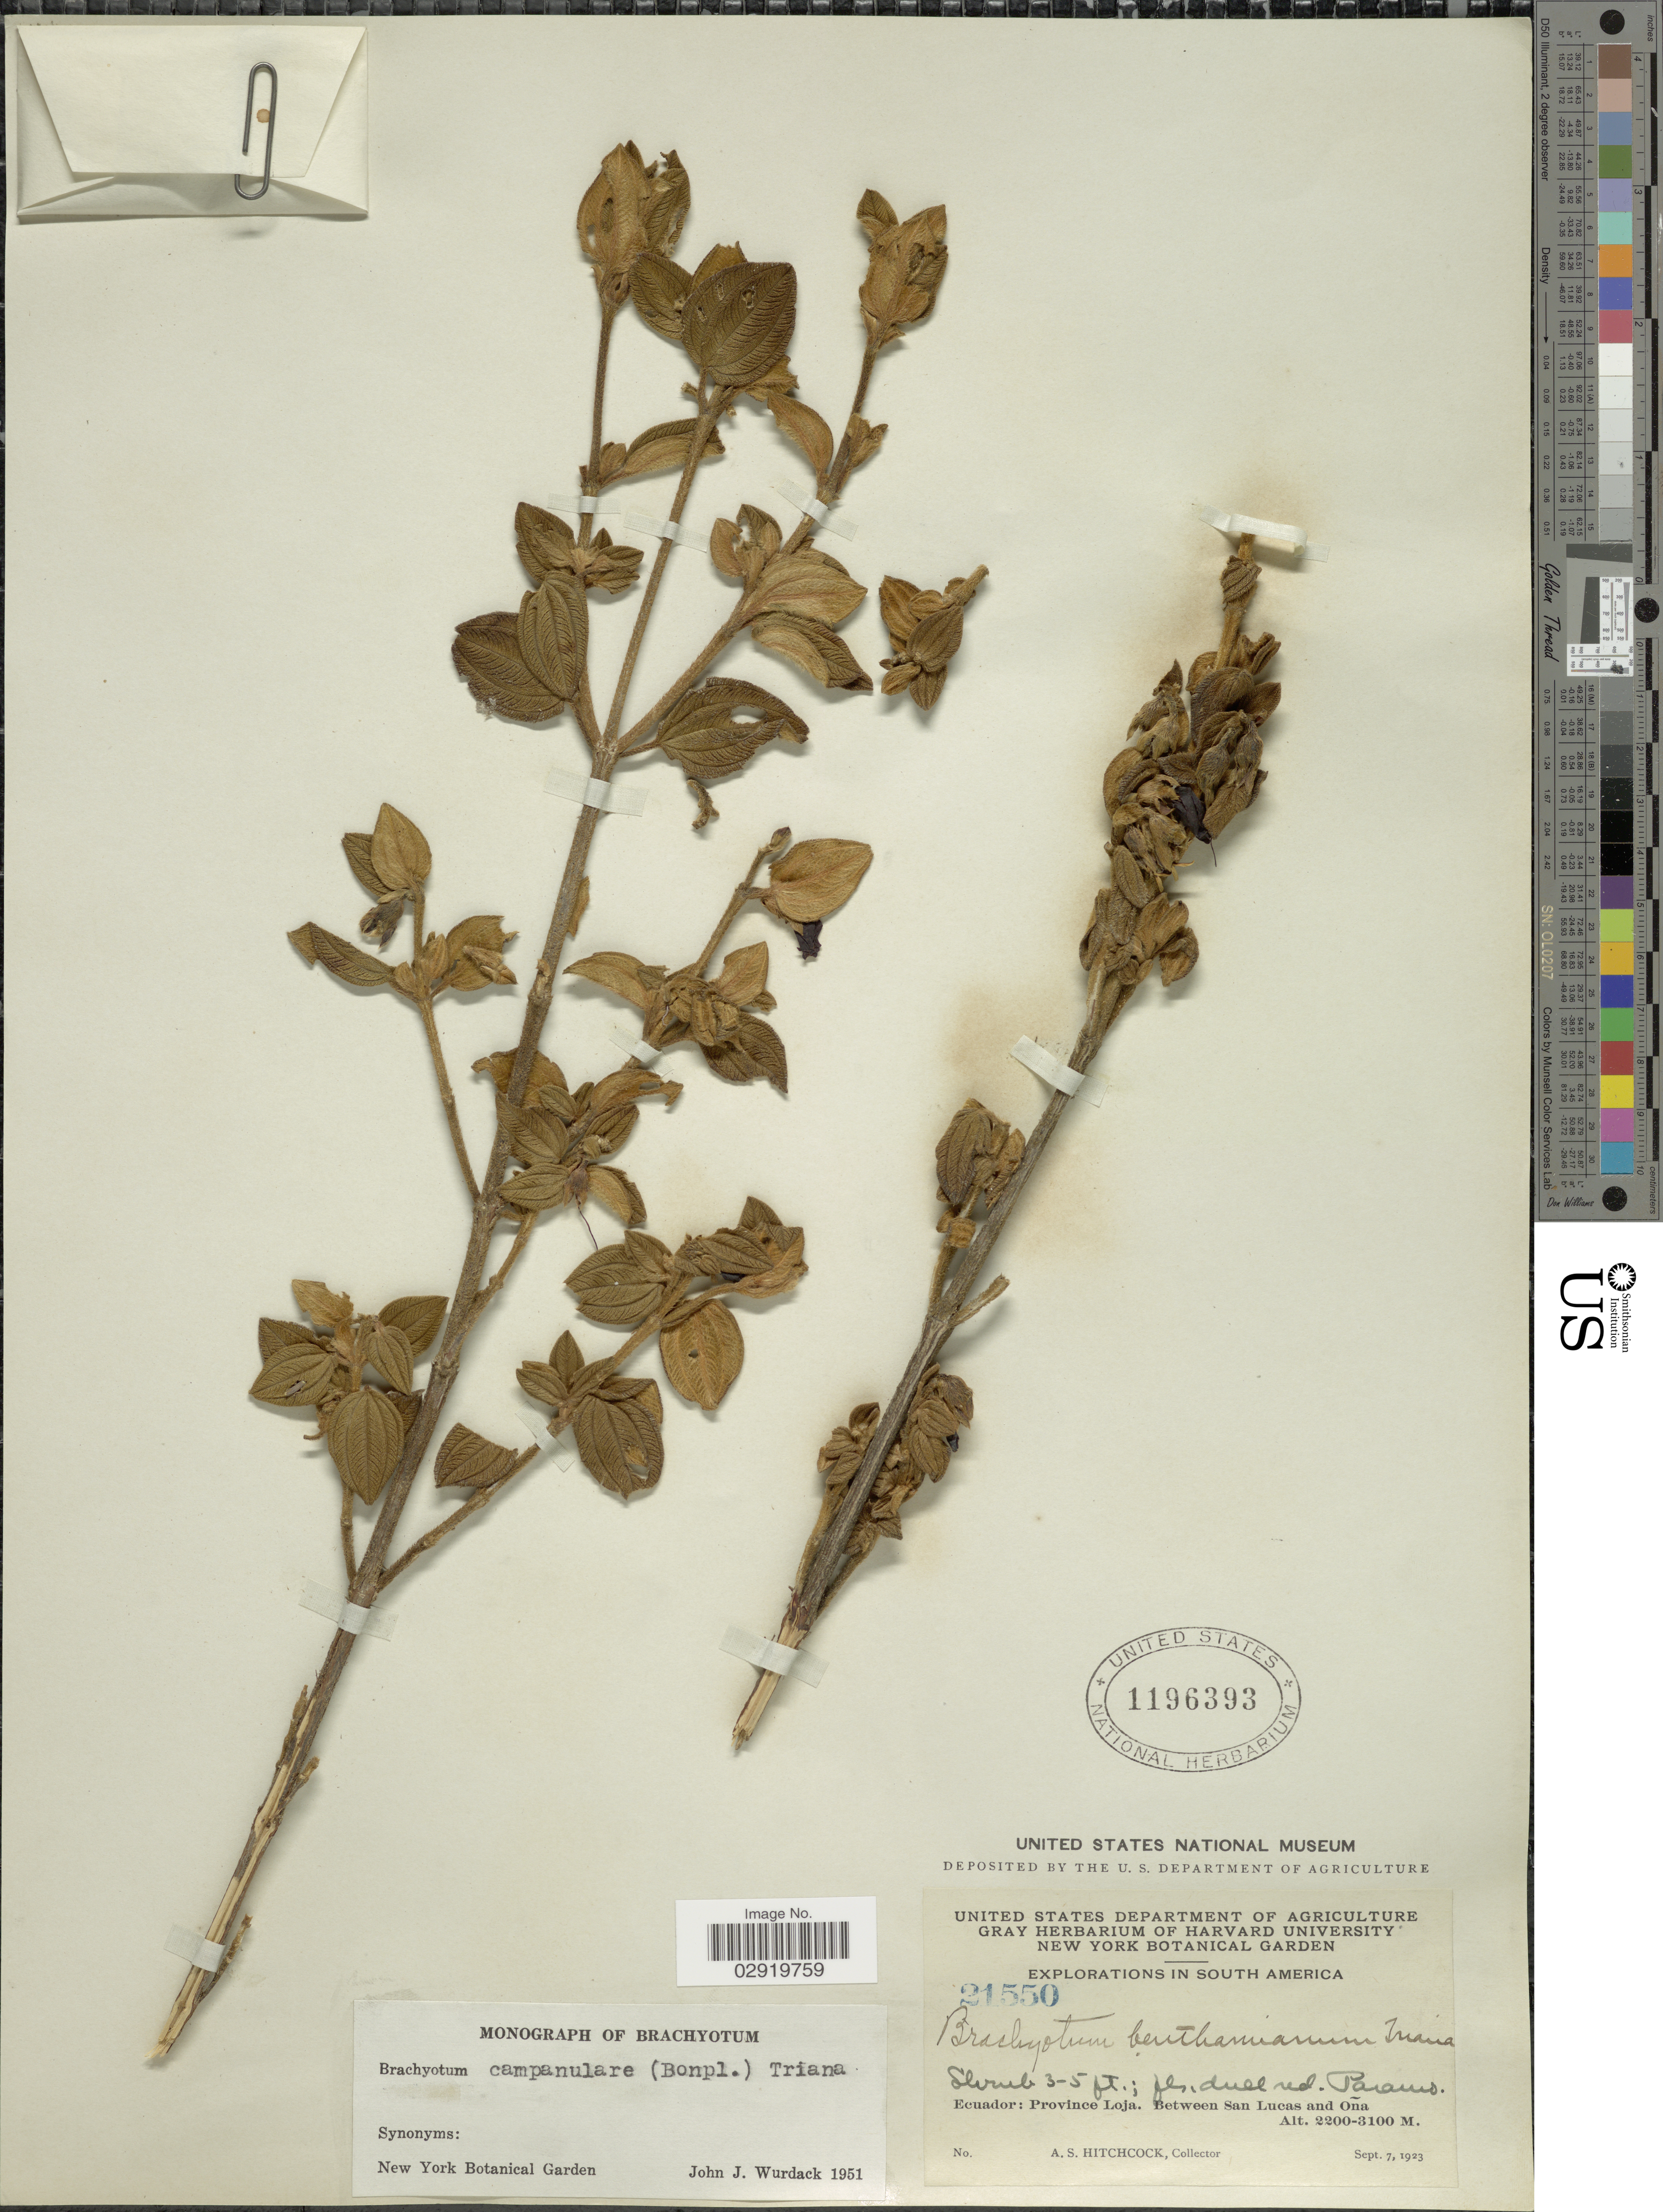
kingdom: Plantae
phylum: Tracheophyta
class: Magnoliopsida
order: Myrtales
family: Melastomataceae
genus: Brachyotum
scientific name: Brachyotum campanulare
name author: (Bonpl.) Triana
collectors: A. S. Hitchcock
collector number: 21550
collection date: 1923-09-07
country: Ecuador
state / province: Loja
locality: Between San Lucas and Oña.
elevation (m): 2200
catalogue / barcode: US 1196393